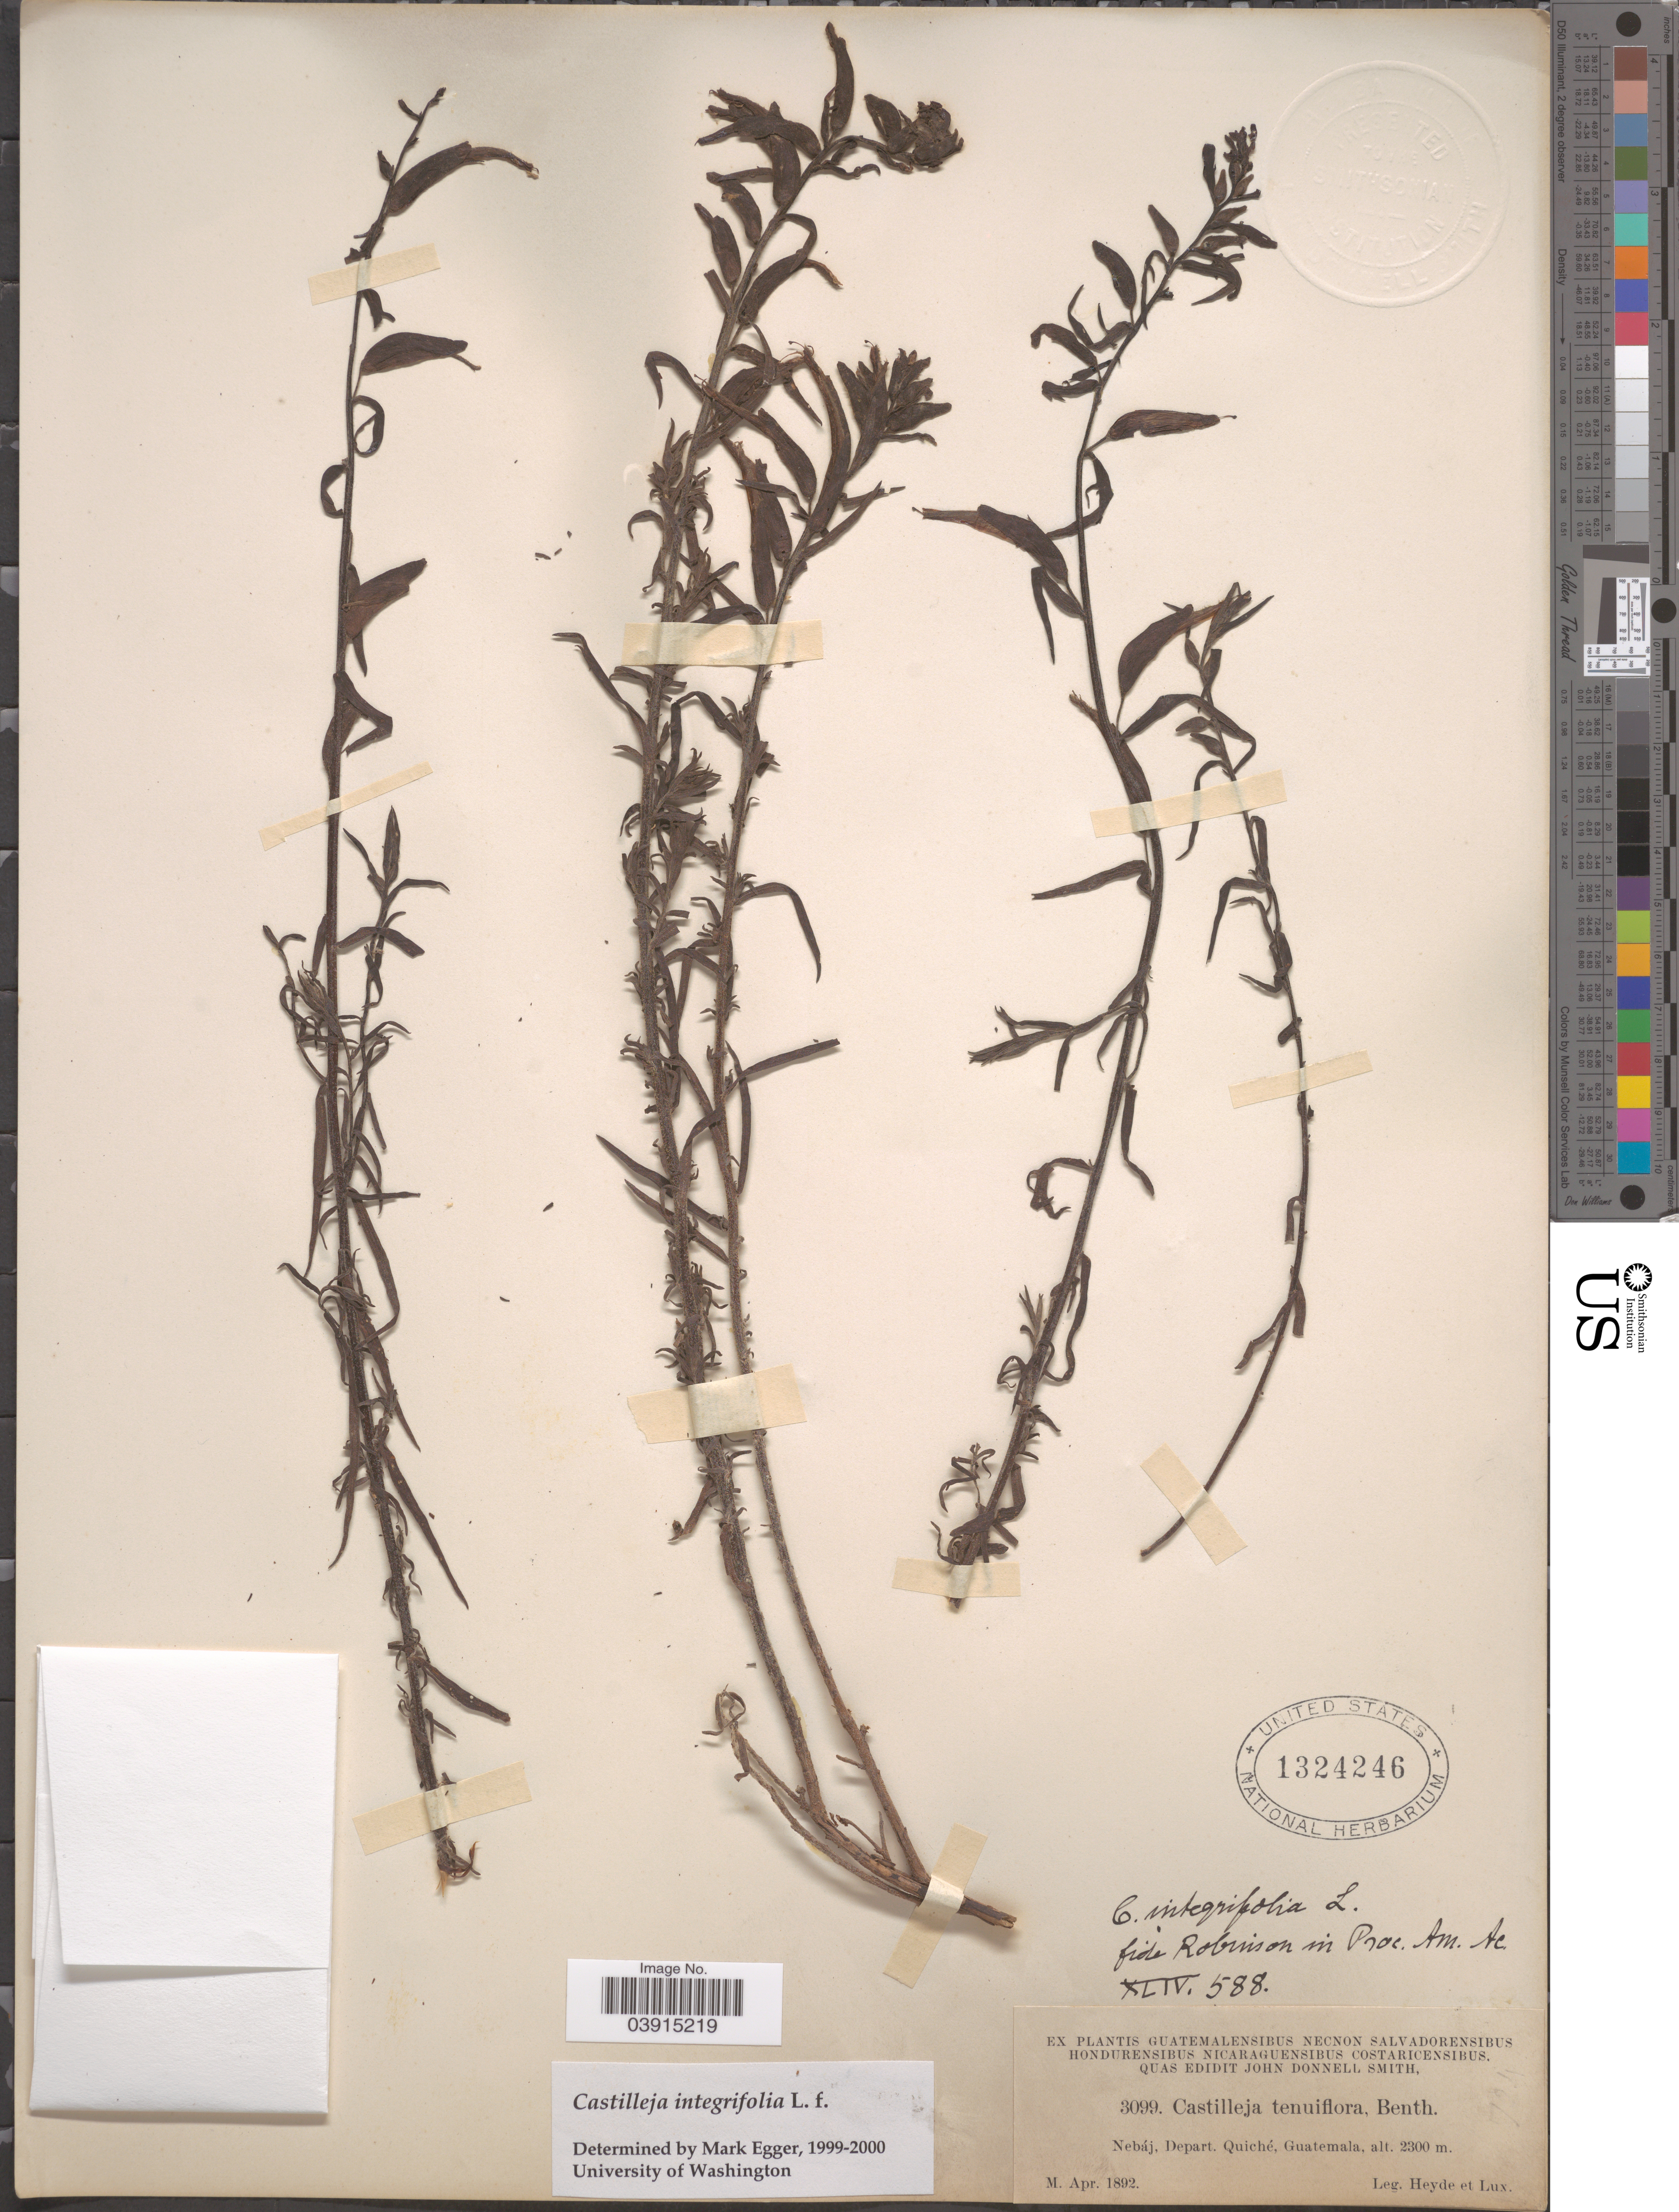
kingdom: Plantae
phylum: Tracheophyta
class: Magnoliopsida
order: Lamiales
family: Orobanchaceae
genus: Castilleja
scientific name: Castilleja integrifolia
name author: L. f.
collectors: Heyde & Lux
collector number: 3099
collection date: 1892-04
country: Guatemala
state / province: El Quiche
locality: Nebáj, Depart. Quiché.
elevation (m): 2300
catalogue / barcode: US 1324246